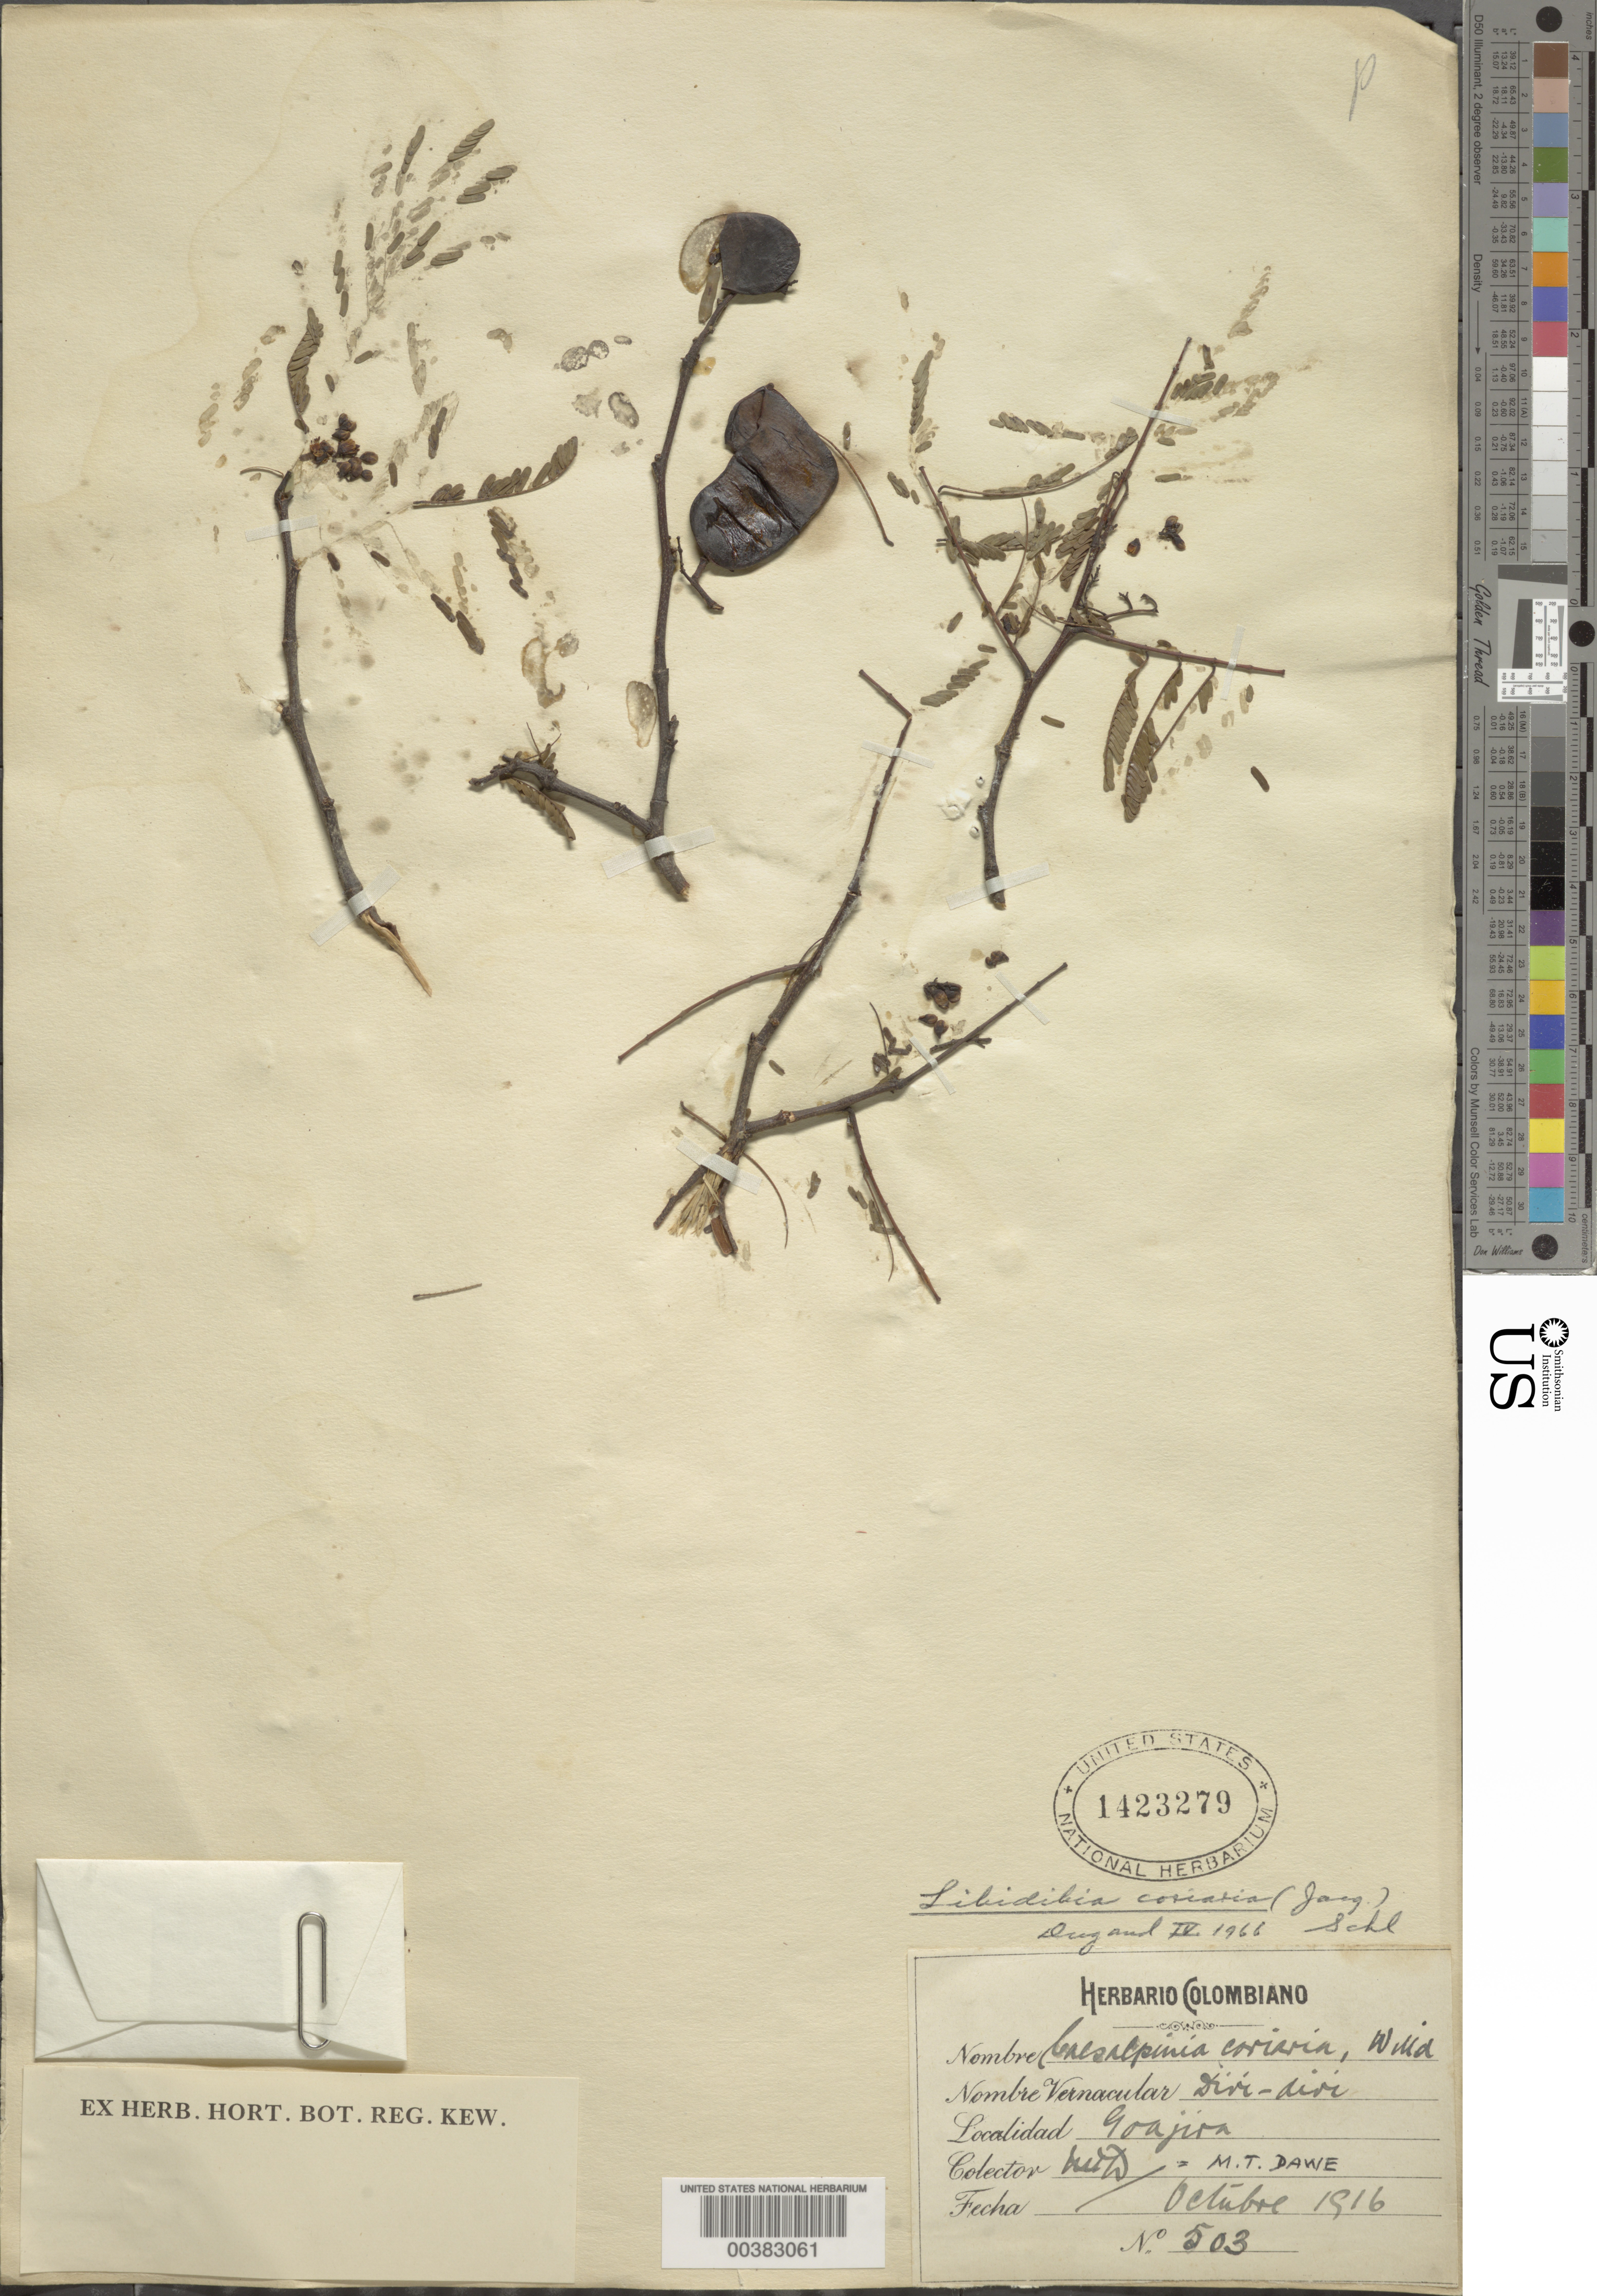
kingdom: Plantae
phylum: Tracheophyta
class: Magnoliopsida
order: Fabales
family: Fabaceae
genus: Libidibia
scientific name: Libidibia coriaria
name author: (Jacq.) Schltdl.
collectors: M. T. Dawe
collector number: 503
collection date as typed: Oct 1916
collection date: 1916-10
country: Colombia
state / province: La Guajira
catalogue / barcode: US 1423279